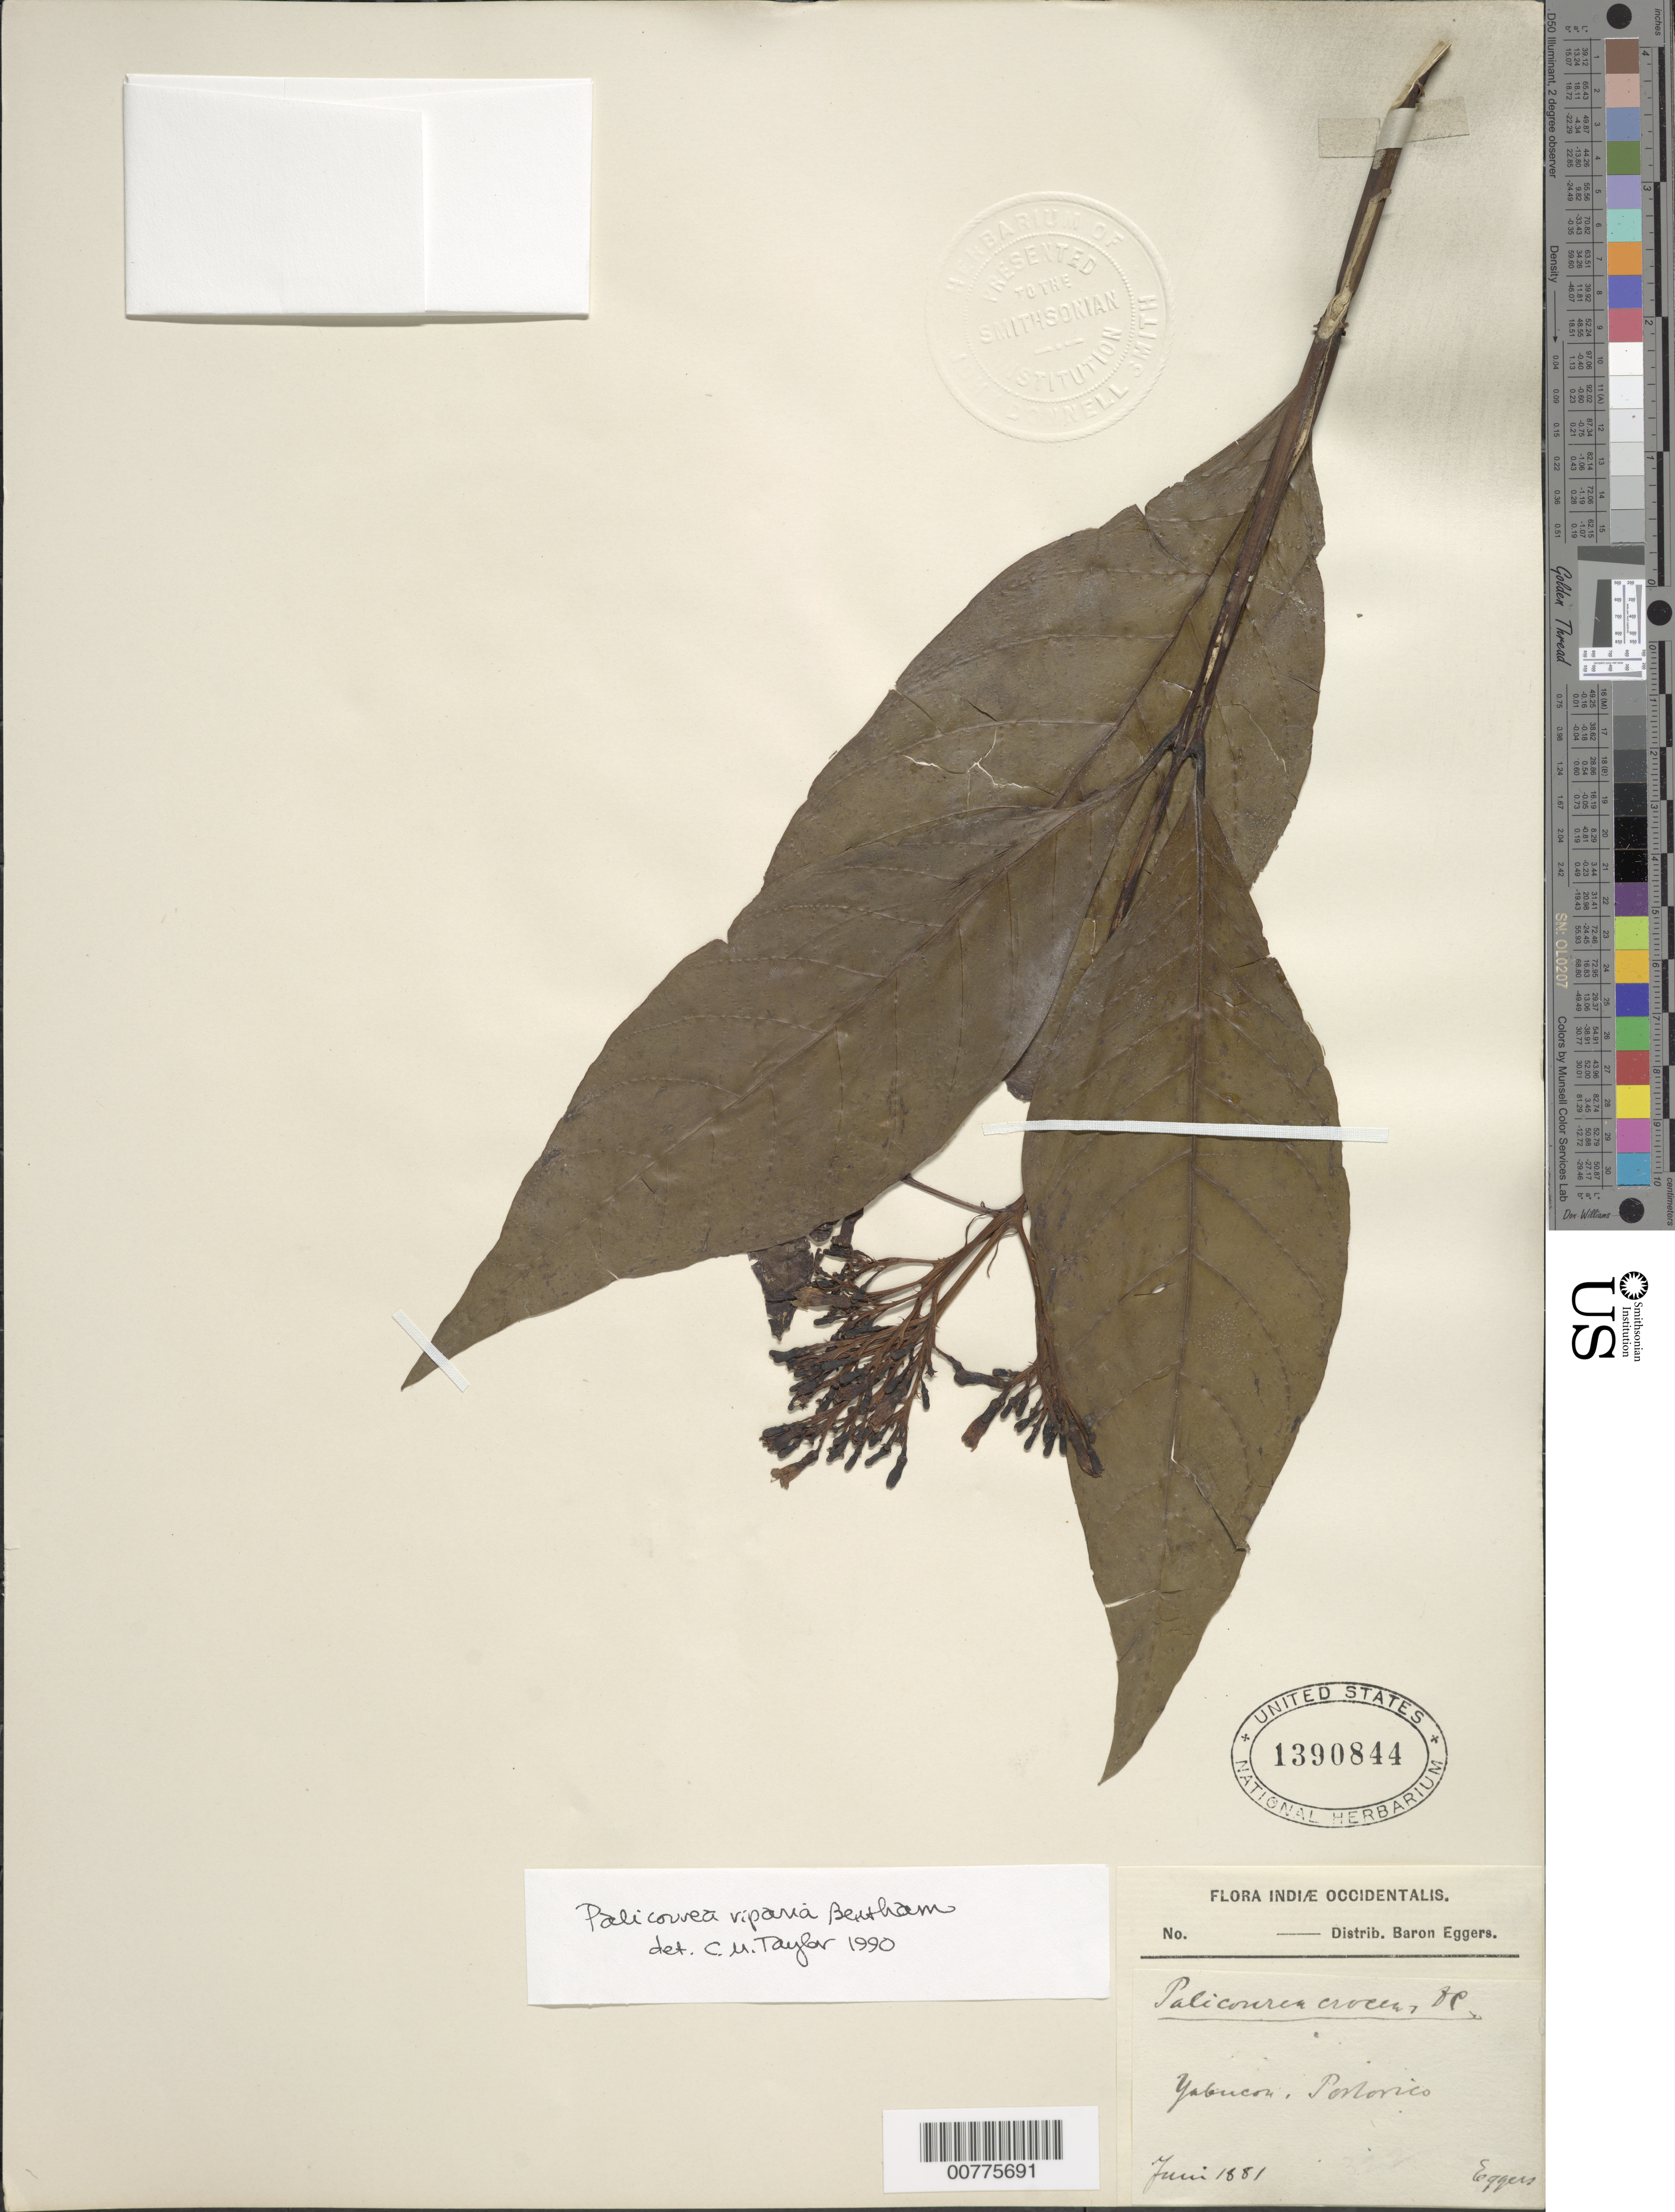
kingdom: Plantae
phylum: Tracheophyta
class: Magnoliopsida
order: Gentianales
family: Rubiaceae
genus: Palicourea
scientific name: Palicourea croceoides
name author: Desv. ex Ham.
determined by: Taylor, Charlotte M.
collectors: H. F. A. von Eggers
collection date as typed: Jun 1881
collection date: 1881-06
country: Puerto Rico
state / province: Yabucoa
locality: Yabucoa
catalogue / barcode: US 1390844